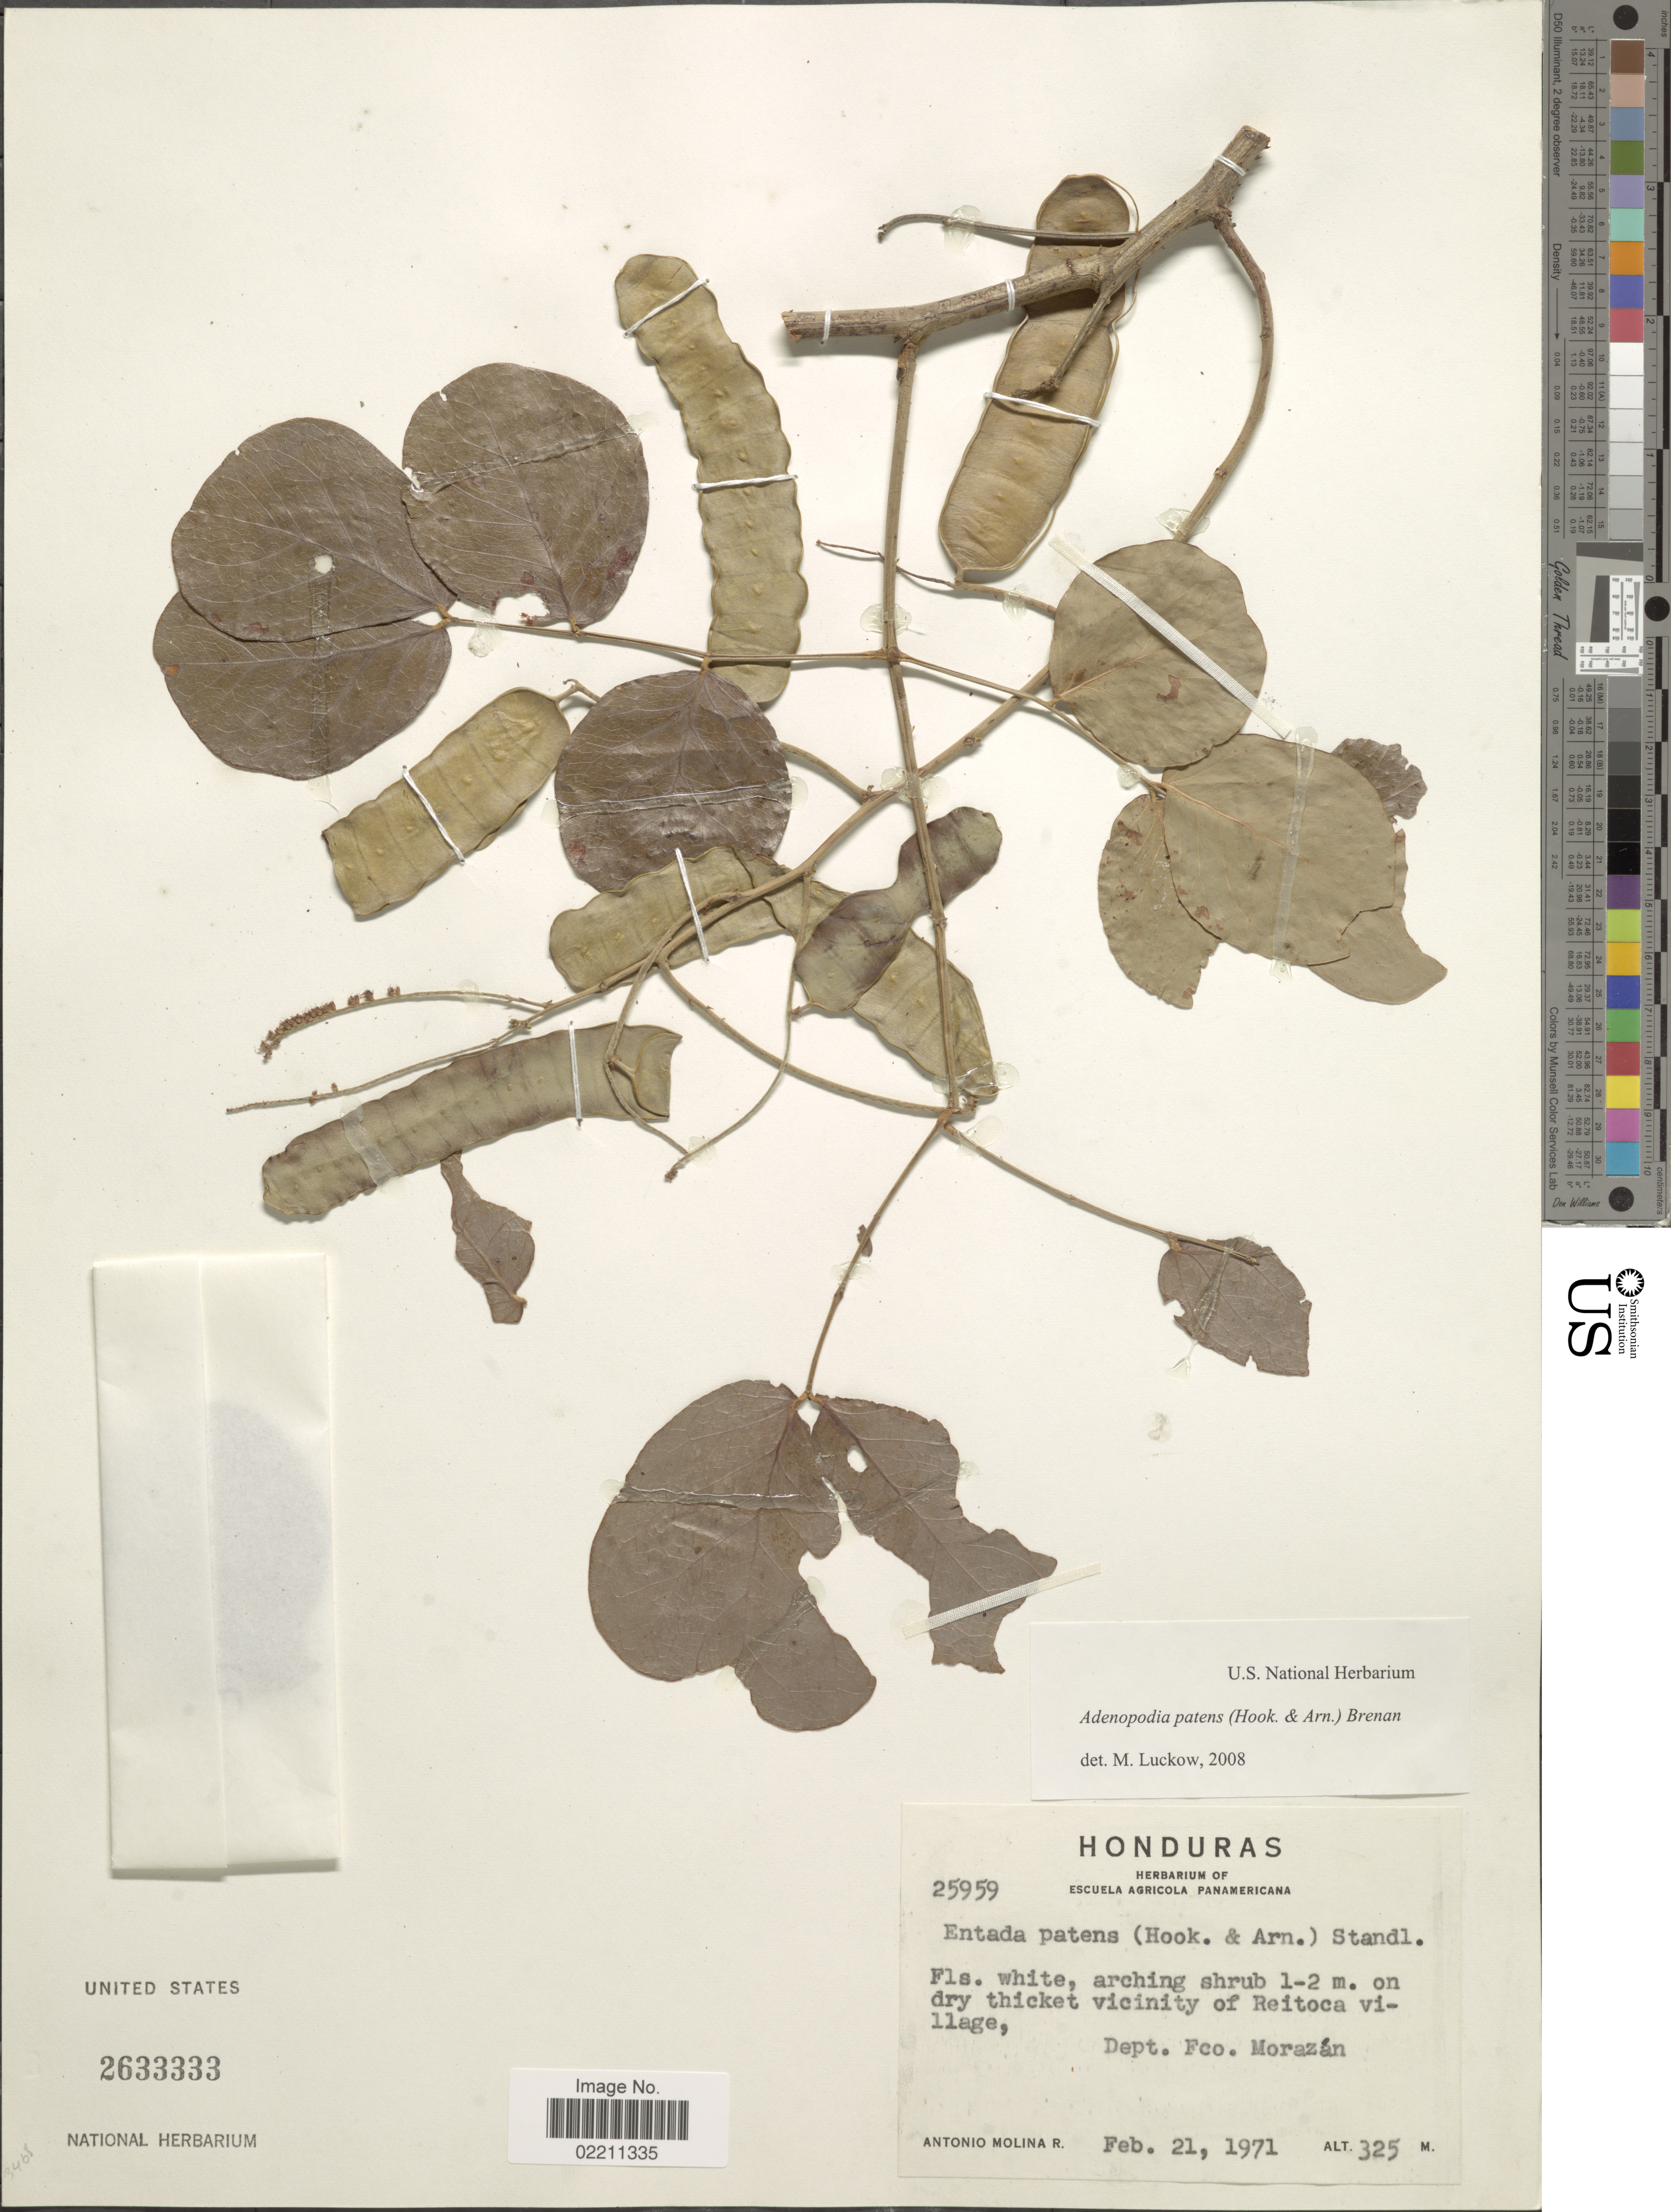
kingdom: Plantae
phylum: Tracheophyta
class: Magnoliopsida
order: Fabales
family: Fabaceae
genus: Adenopodia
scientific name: Adenopodia patens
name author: (Hook. & Arn.) Brenan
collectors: A. Molina R.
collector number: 25959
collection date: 1971-02-21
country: Honduras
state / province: Fco. Morazán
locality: On dry thicket vicinity of Reito village.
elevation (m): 325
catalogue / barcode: US 2633333